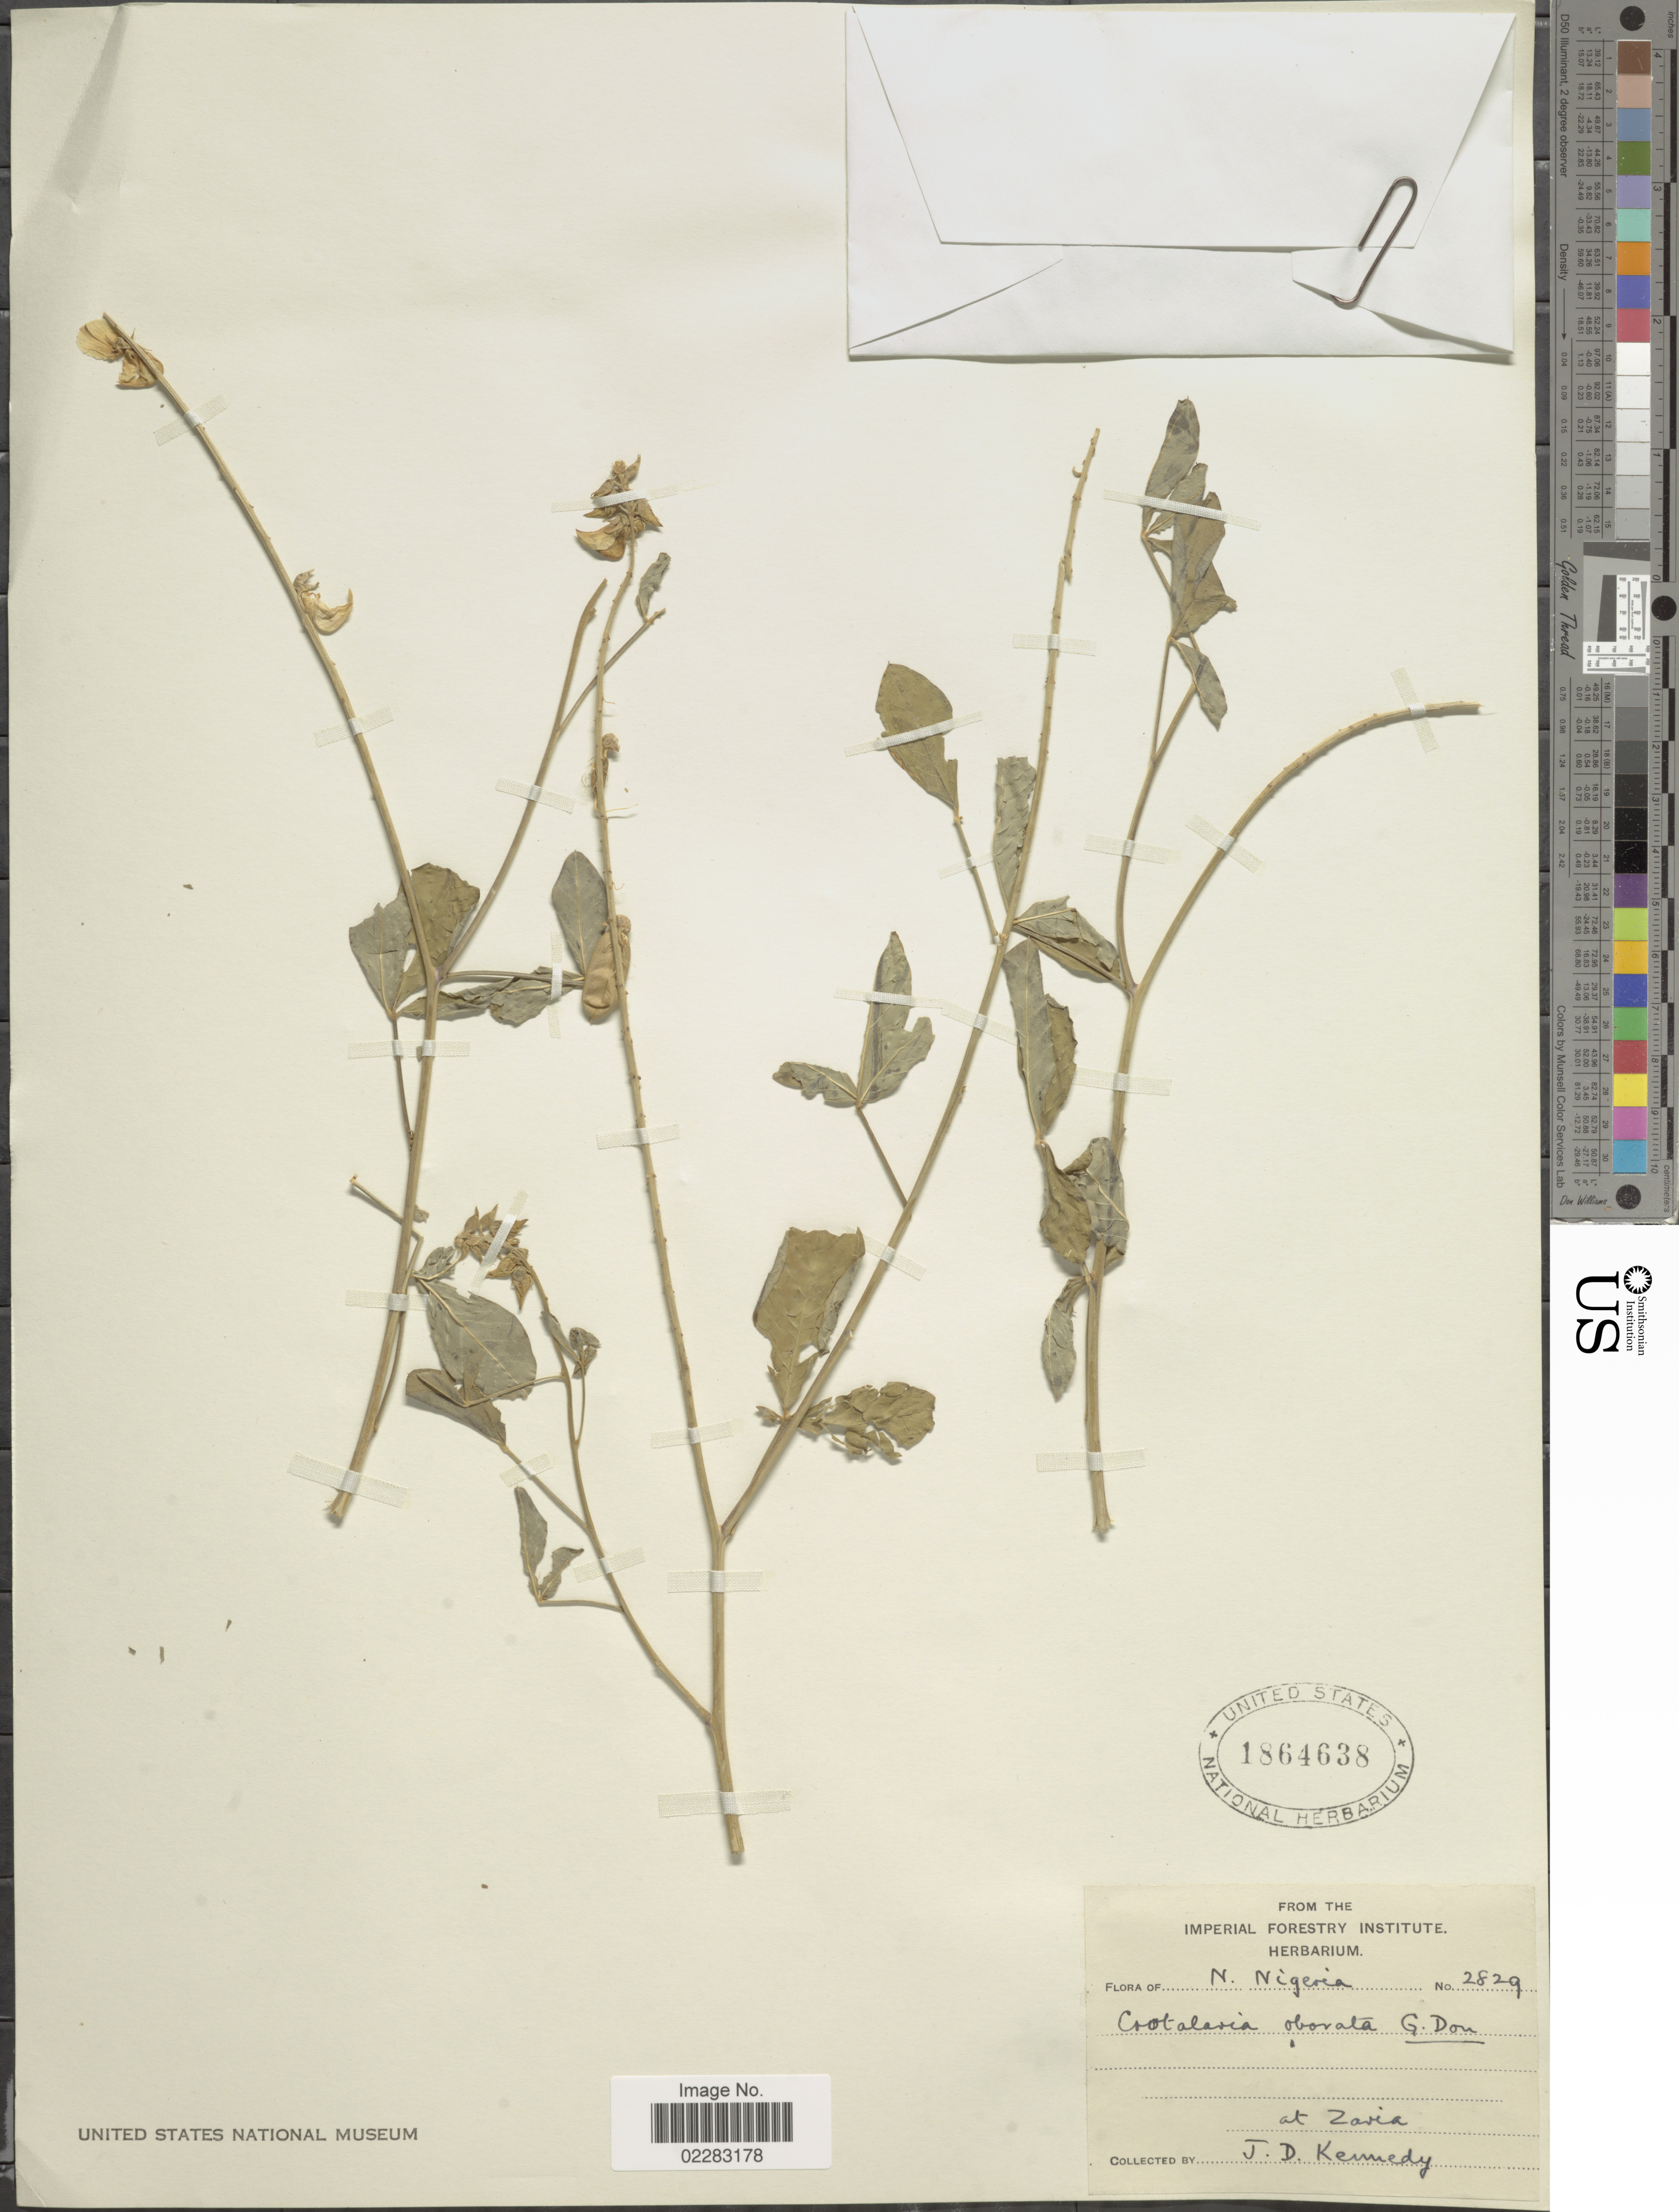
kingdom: Plantae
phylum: Tracheophyta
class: Magnoliopsida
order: Fabales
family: Fabaceae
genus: Crotalaria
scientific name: Crotalaria obovata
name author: G. Don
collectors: J. D. Kennedy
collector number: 2829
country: Nigeria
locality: N. Nigeria, at Zaria.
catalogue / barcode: US 1864638